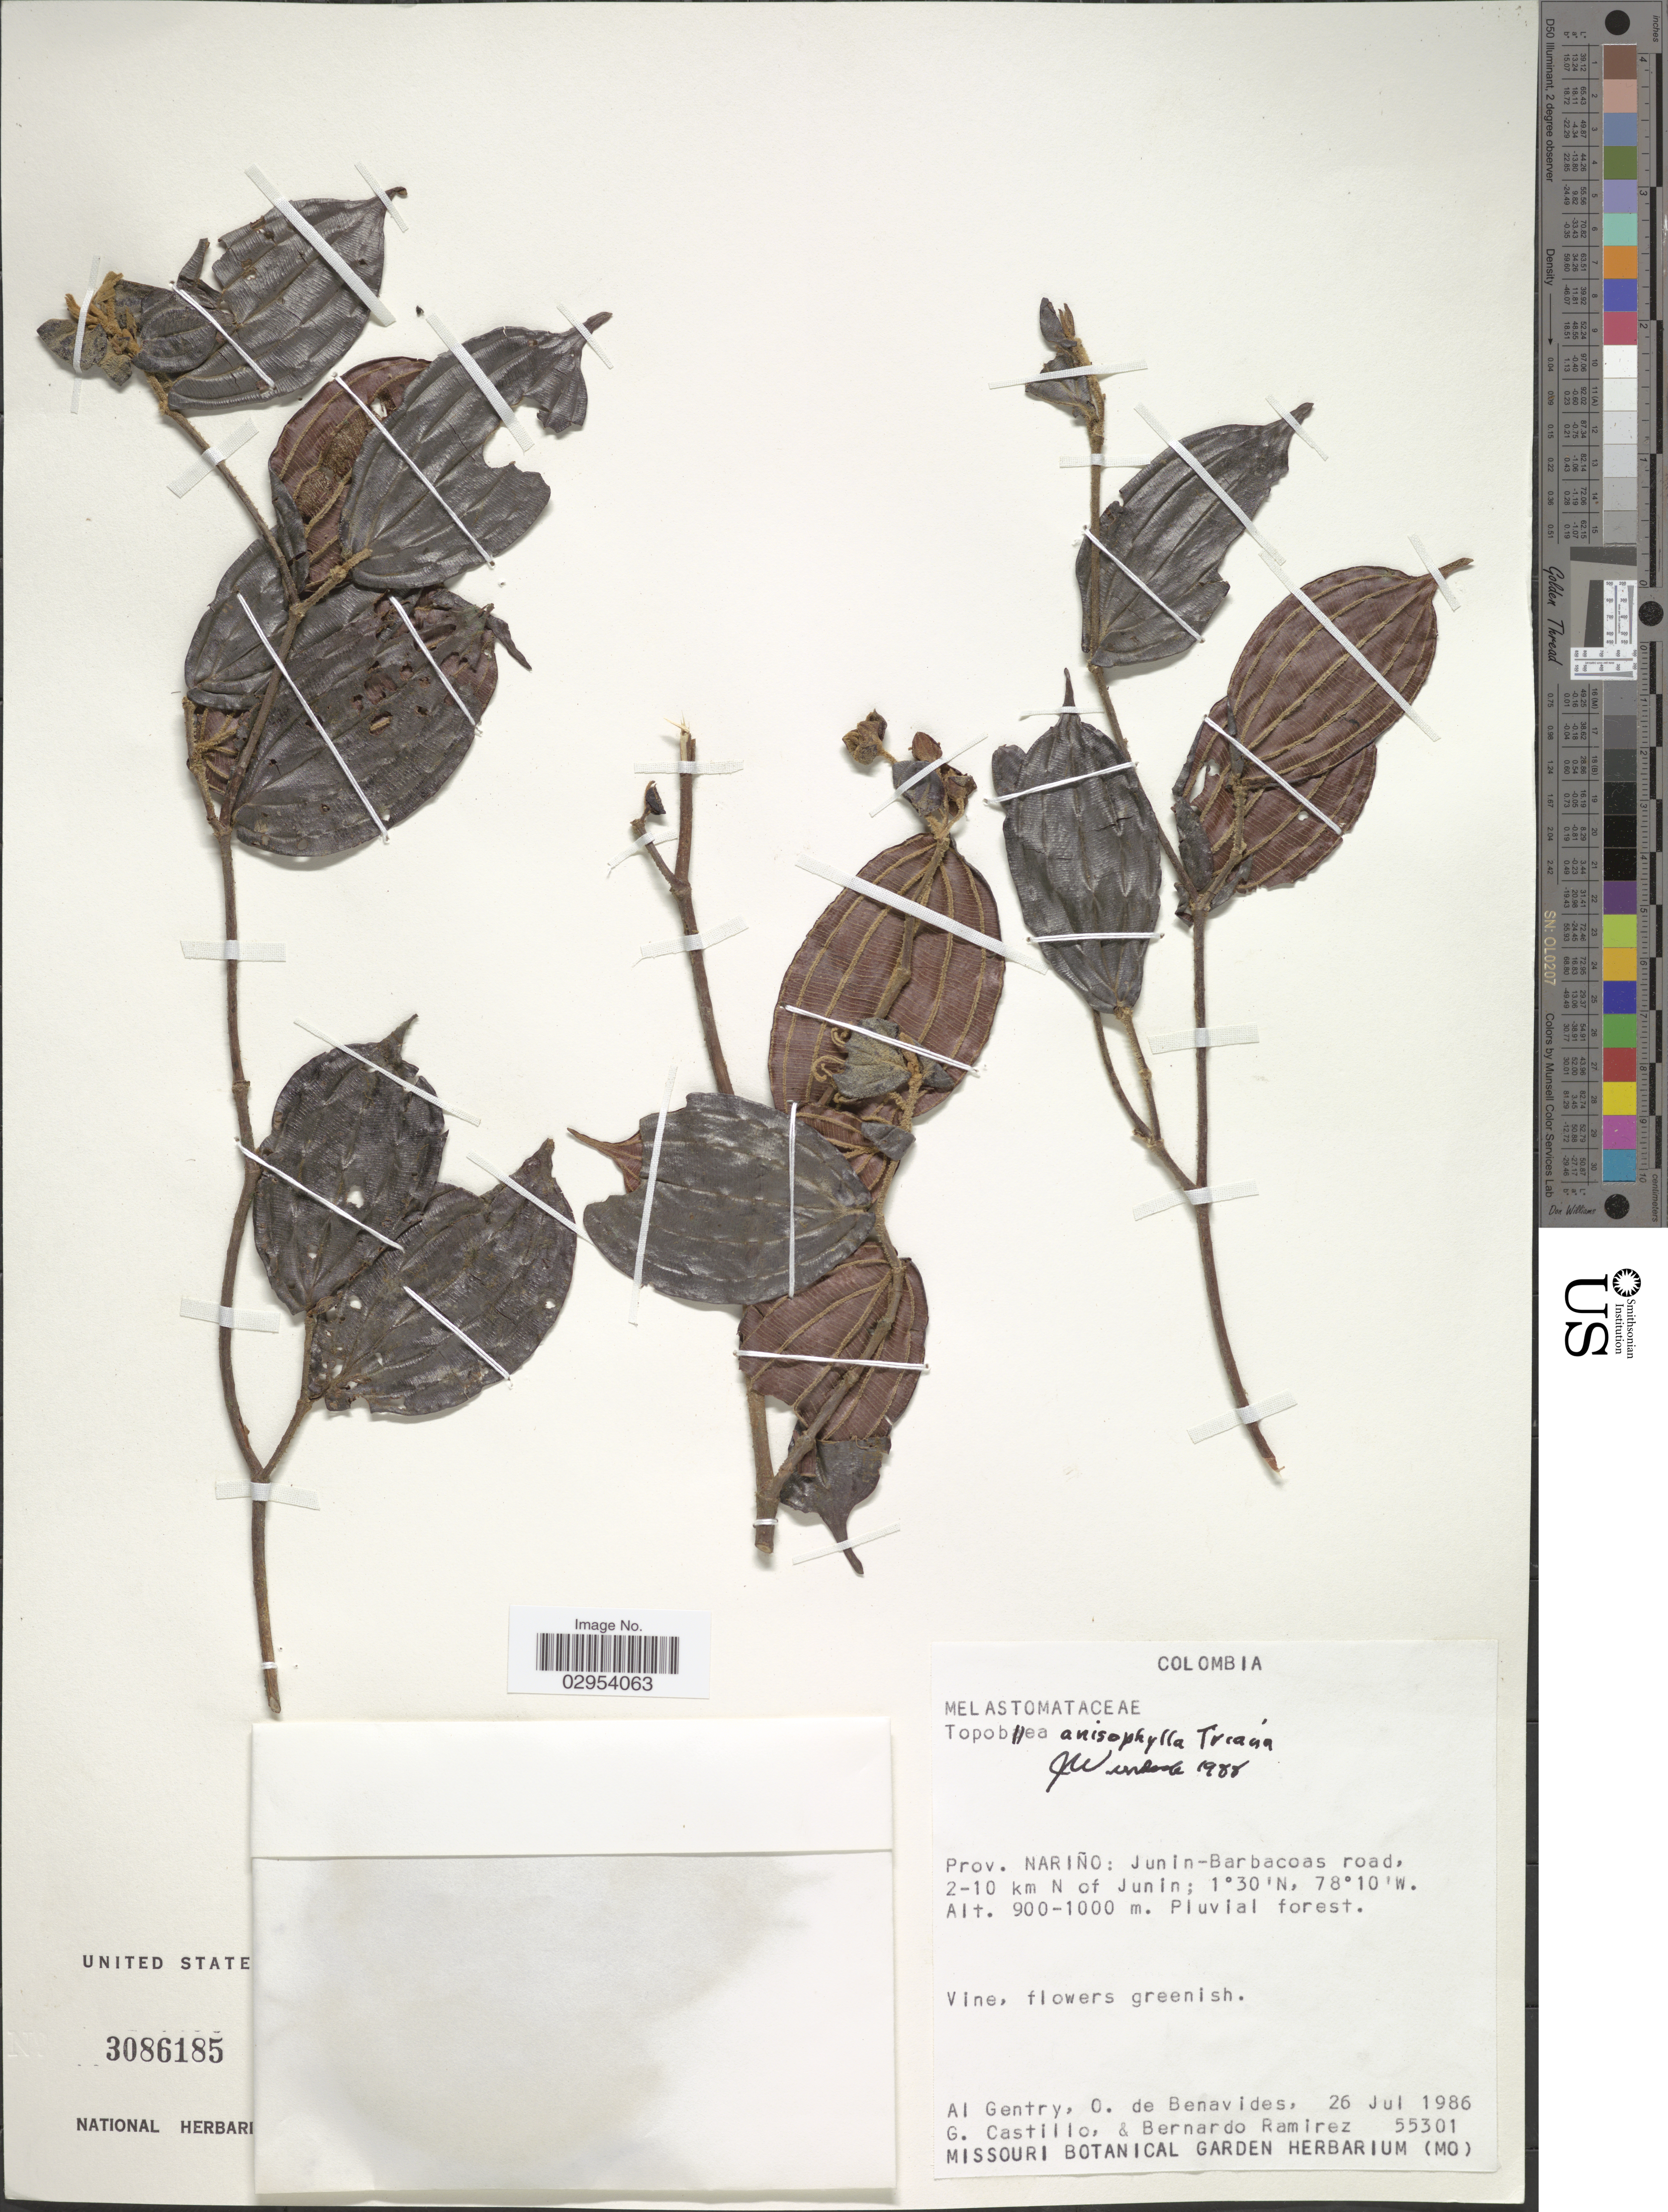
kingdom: Plantae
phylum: Tracheophyta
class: Magnoliopsida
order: Myrtales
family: Melastomataceae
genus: Topobea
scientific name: Topobea anisophylla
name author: Triana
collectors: A. H. Gentry, Olga S. de Benavides, G. Castillo & B. Ramírez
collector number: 55301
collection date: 1986-07-26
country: Colombia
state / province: Nariño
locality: Junin-Barbacoas road, 2-10 km N of Junin.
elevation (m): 900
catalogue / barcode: US 3086185